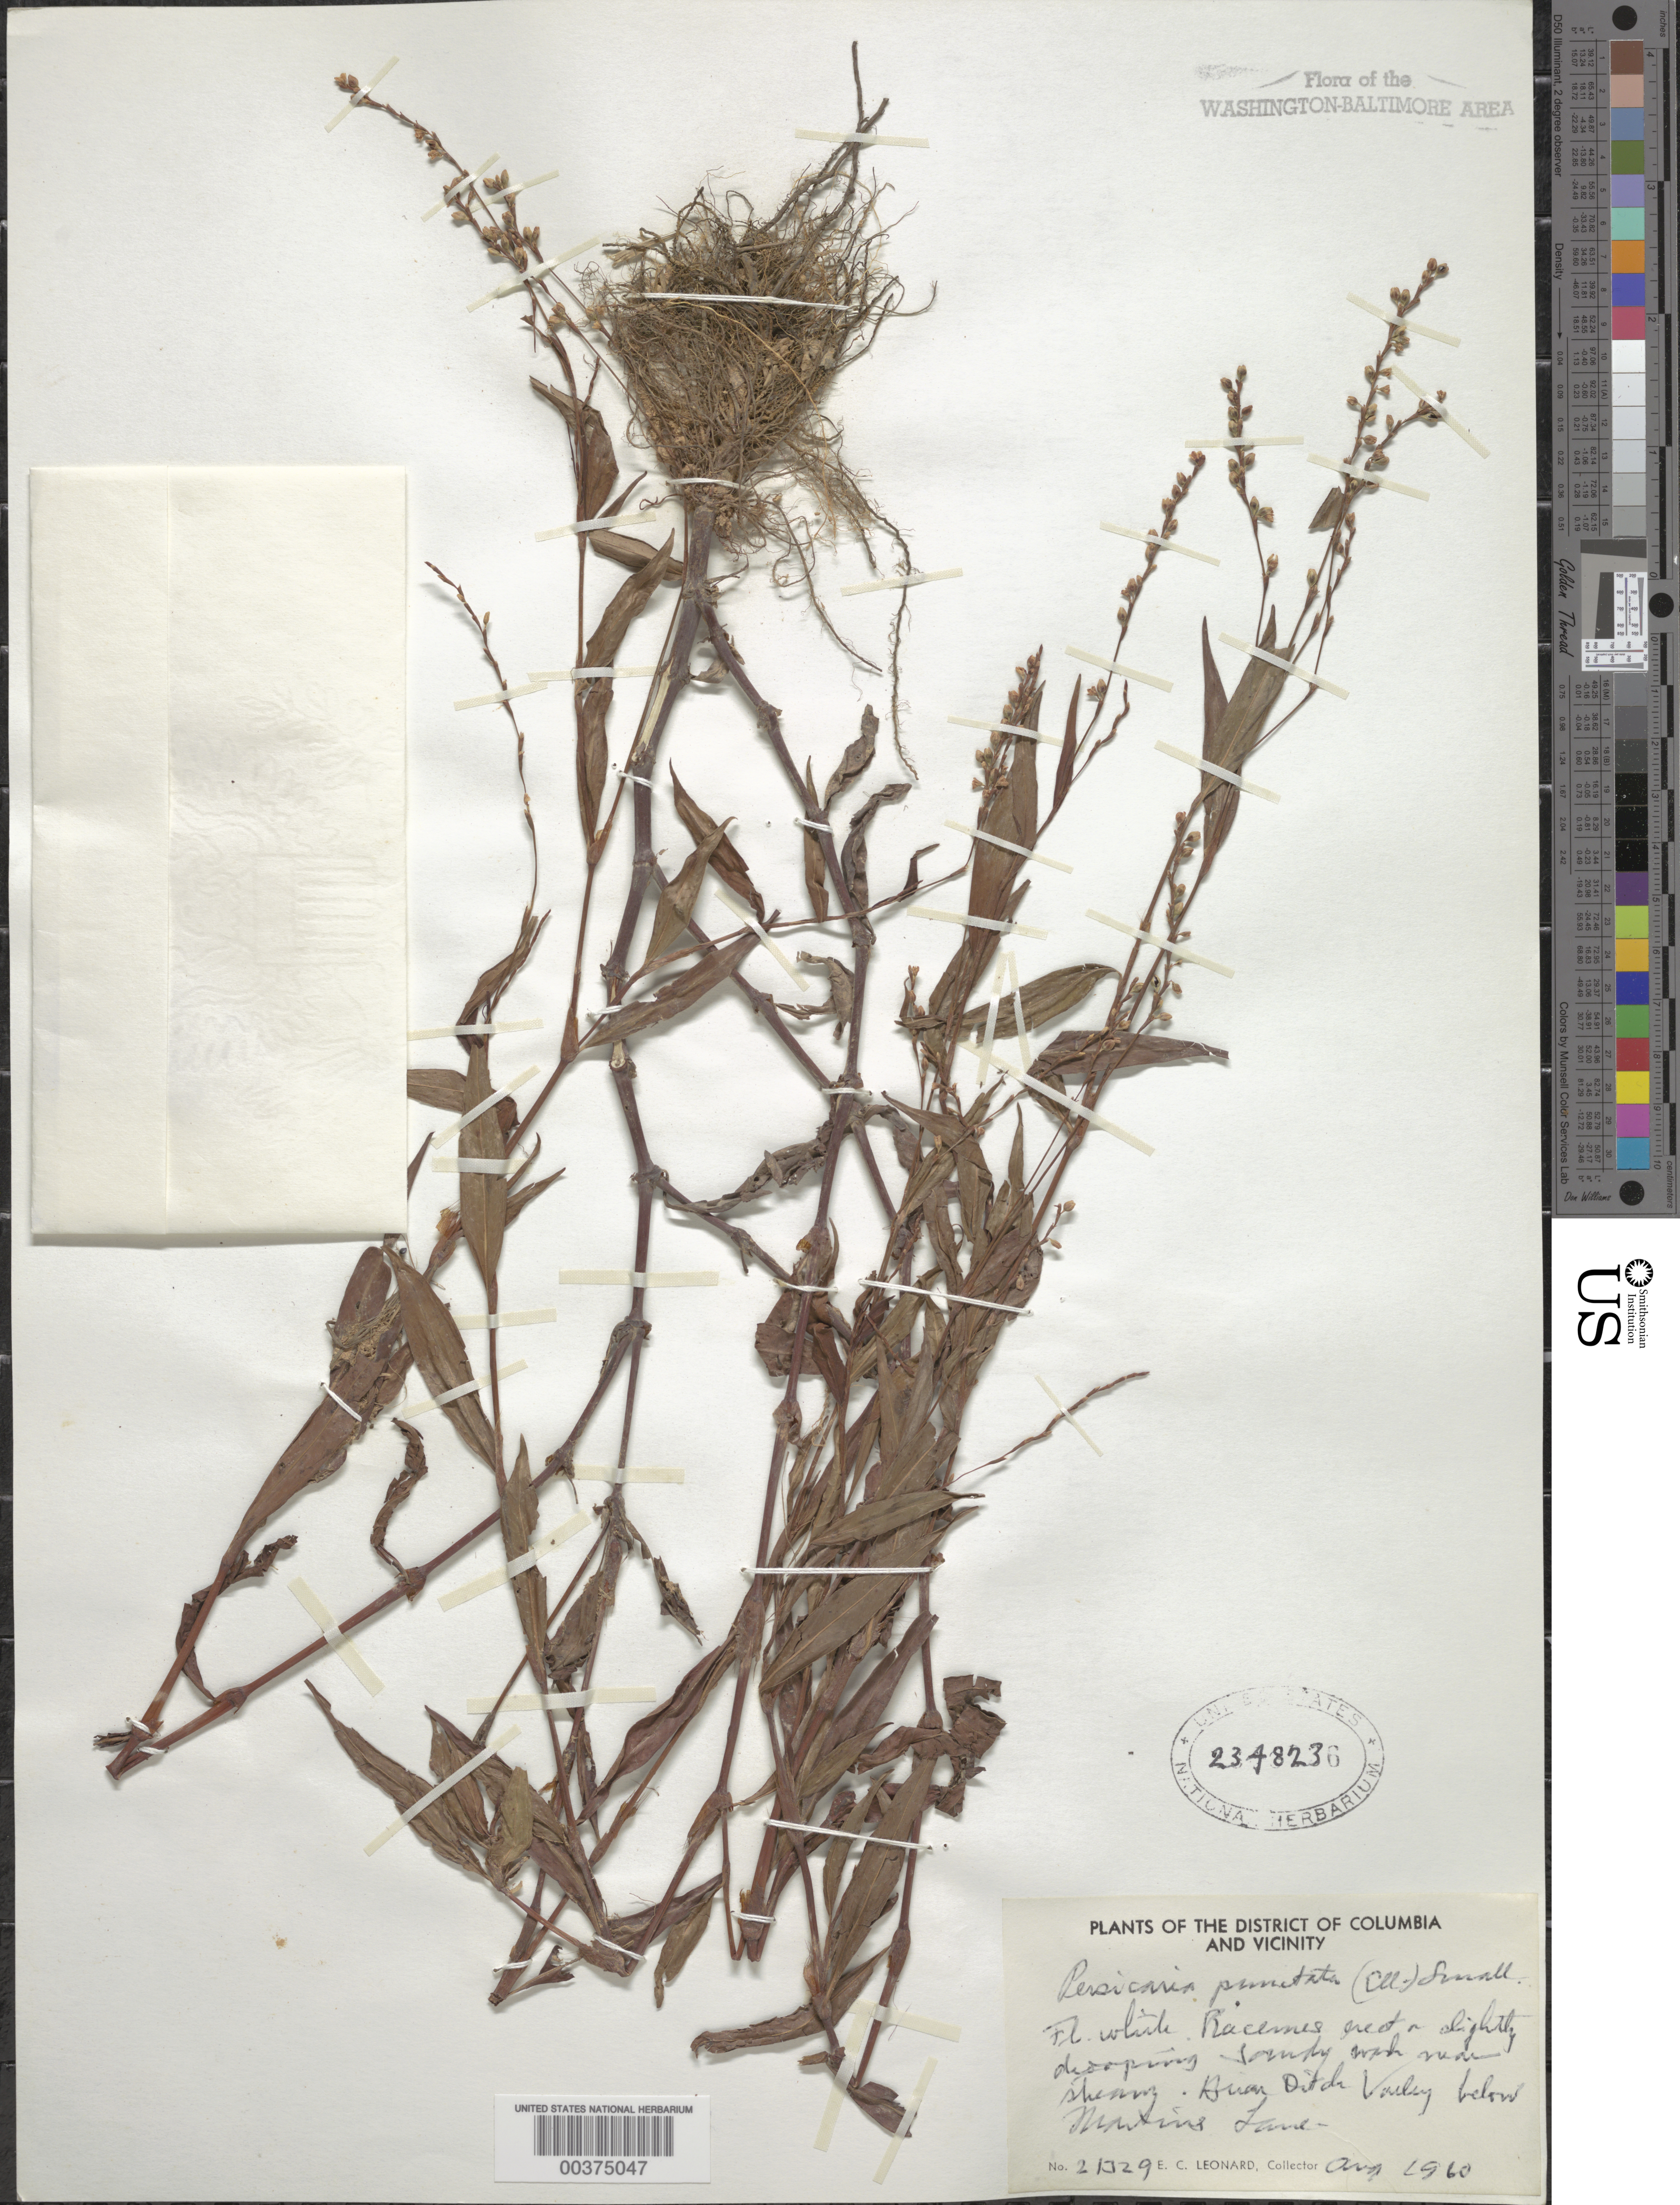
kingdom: Plantae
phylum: Tracheophyta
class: Magnoliopsida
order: Caryophyllales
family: Polygonaceae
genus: Persicaria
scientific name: Persicaria punctata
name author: (Elliott) Small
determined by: Atha, D. E.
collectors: E. C. Leonard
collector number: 21329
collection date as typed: Aug 1960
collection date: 1960-08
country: United States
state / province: Maryland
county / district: Prince George's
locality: Briar Ditch Valley, below Martins Lane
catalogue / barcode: US 2348236